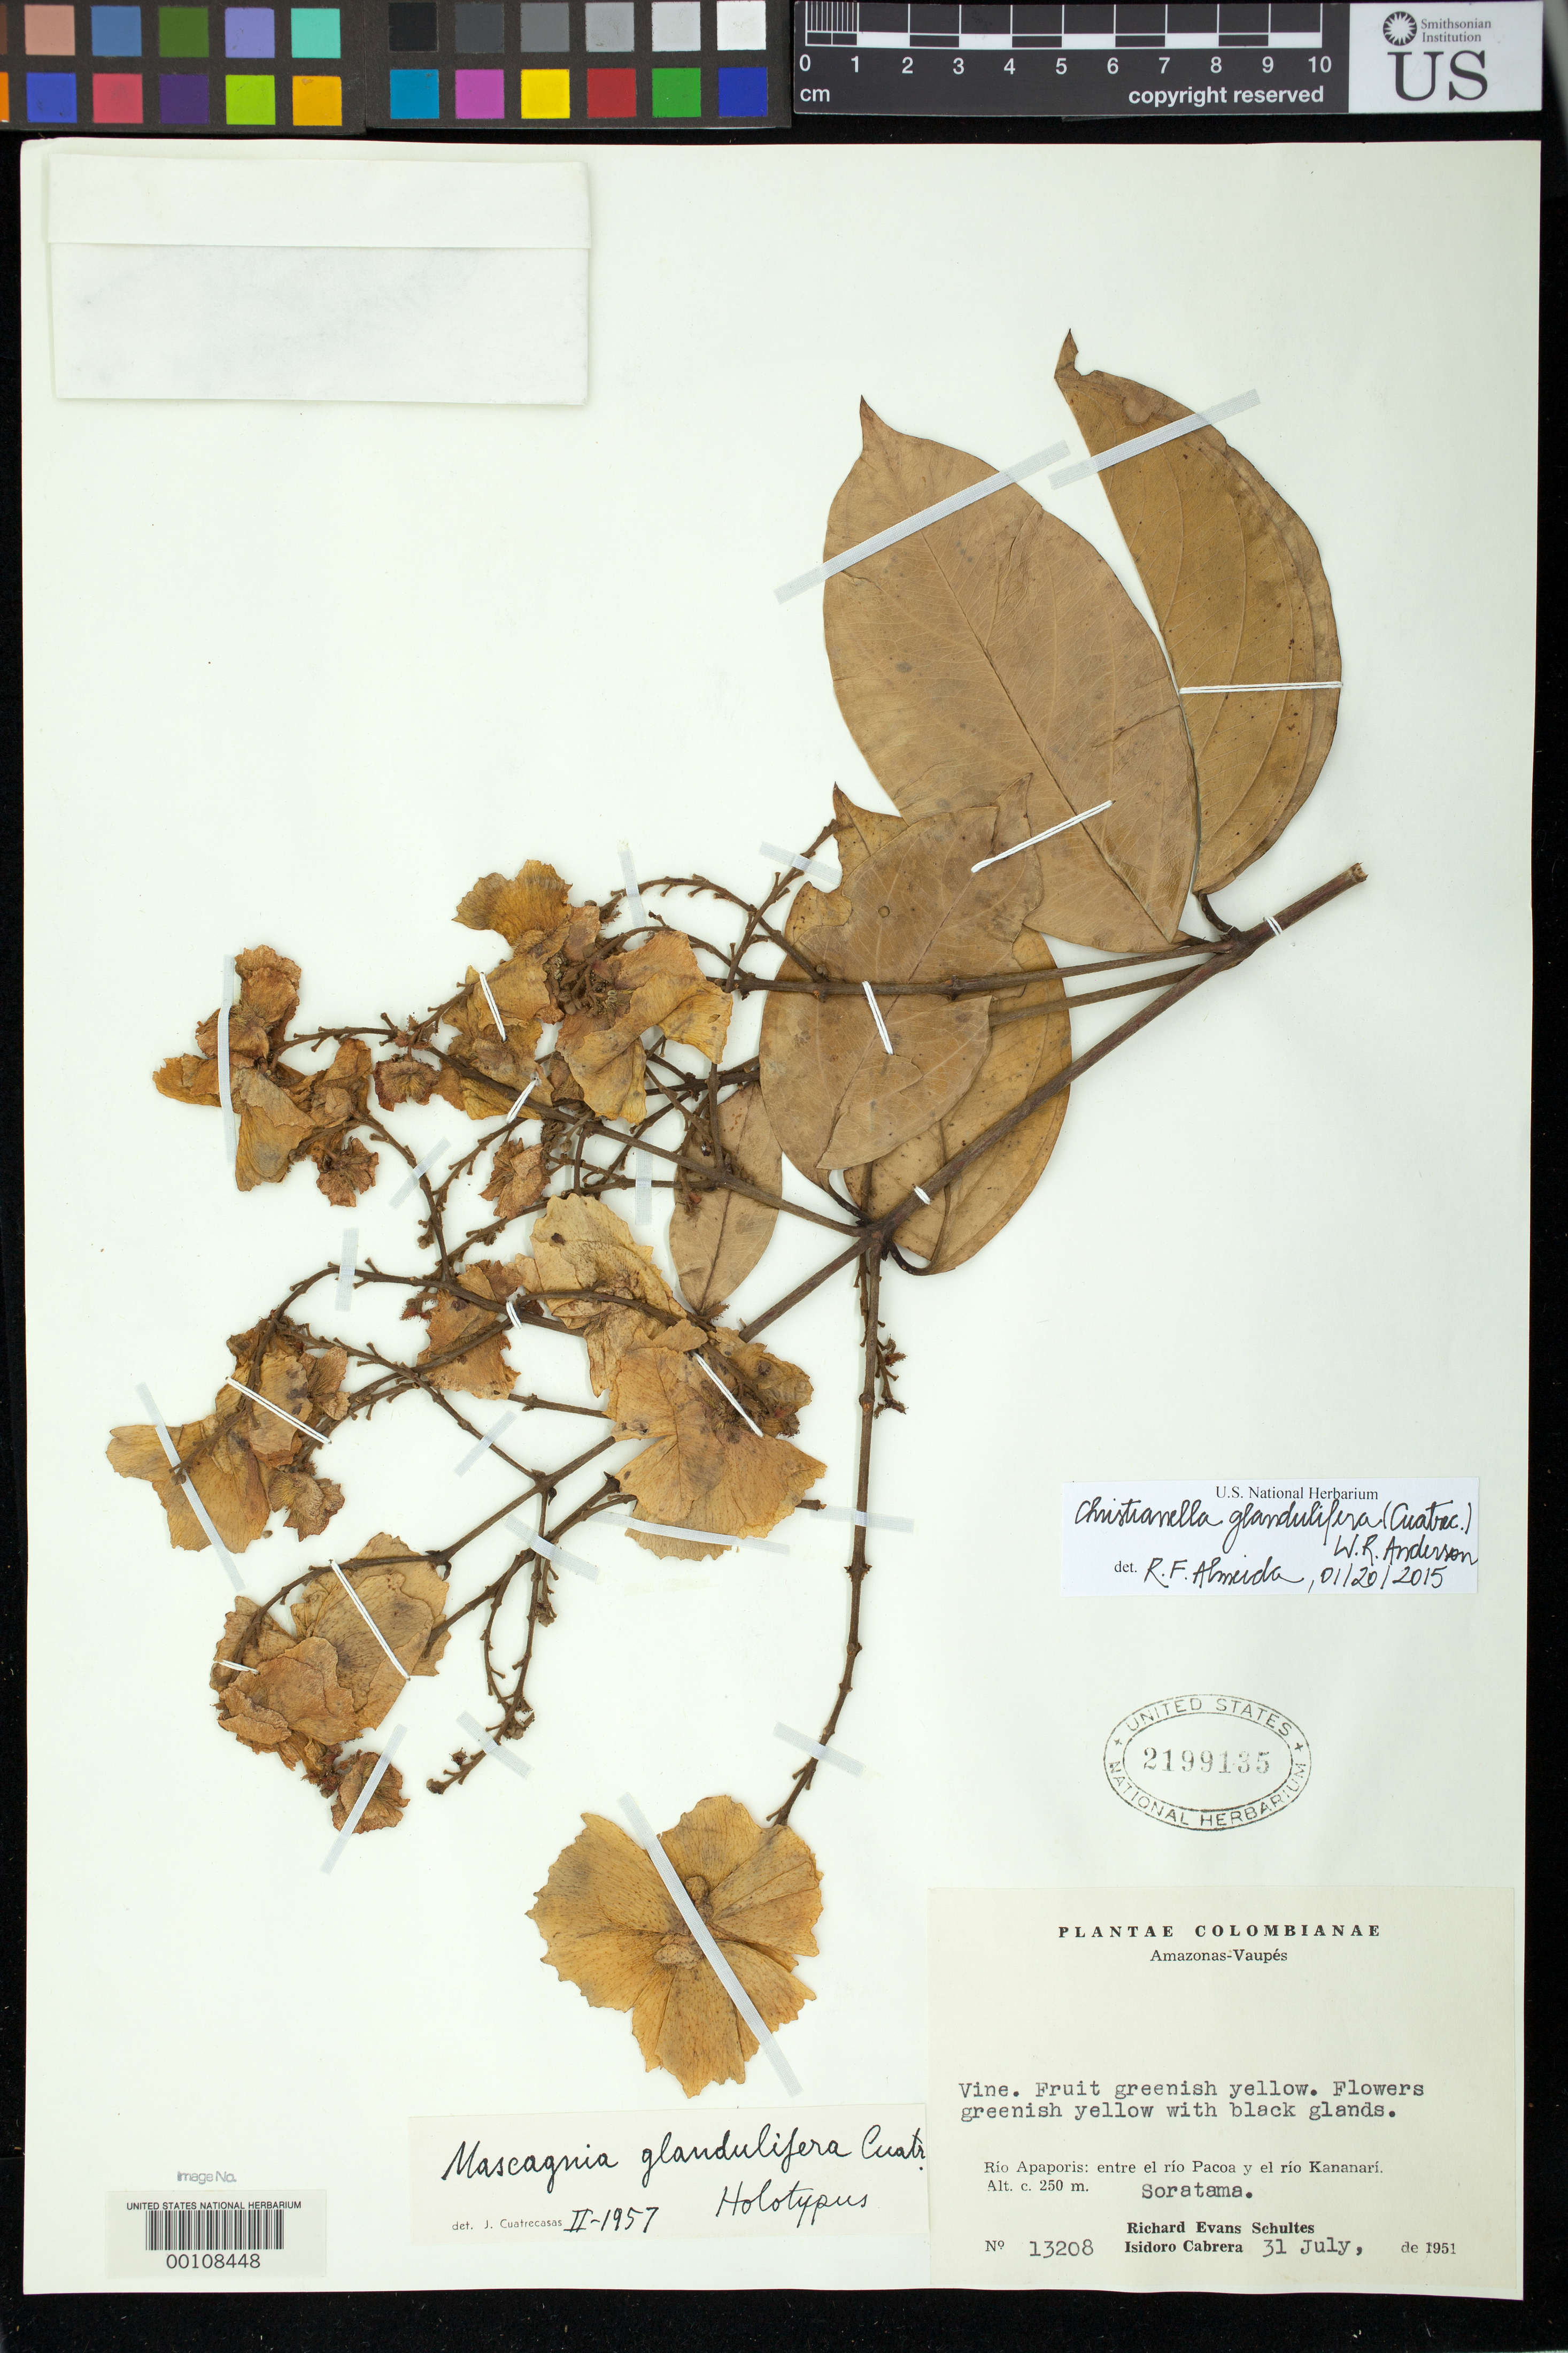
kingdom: Plantae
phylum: Tracheophyta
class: Magnoliopsida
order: Malpighiales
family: Malpighiaceae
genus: Mascagnia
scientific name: Mascagnia glandulifera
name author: Cuatrec.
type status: Holotype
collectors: R. E. Schultes & I. Cabrera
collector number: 13208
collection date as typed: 31 Jul 1951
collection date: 1951-07-31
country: Colombia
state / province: Amazônas / Vaupés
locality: Rio Apaporis, entre el Rio Pacoa y el Rio Kananari, Soratama.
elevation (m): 250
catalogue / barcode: US 2199135